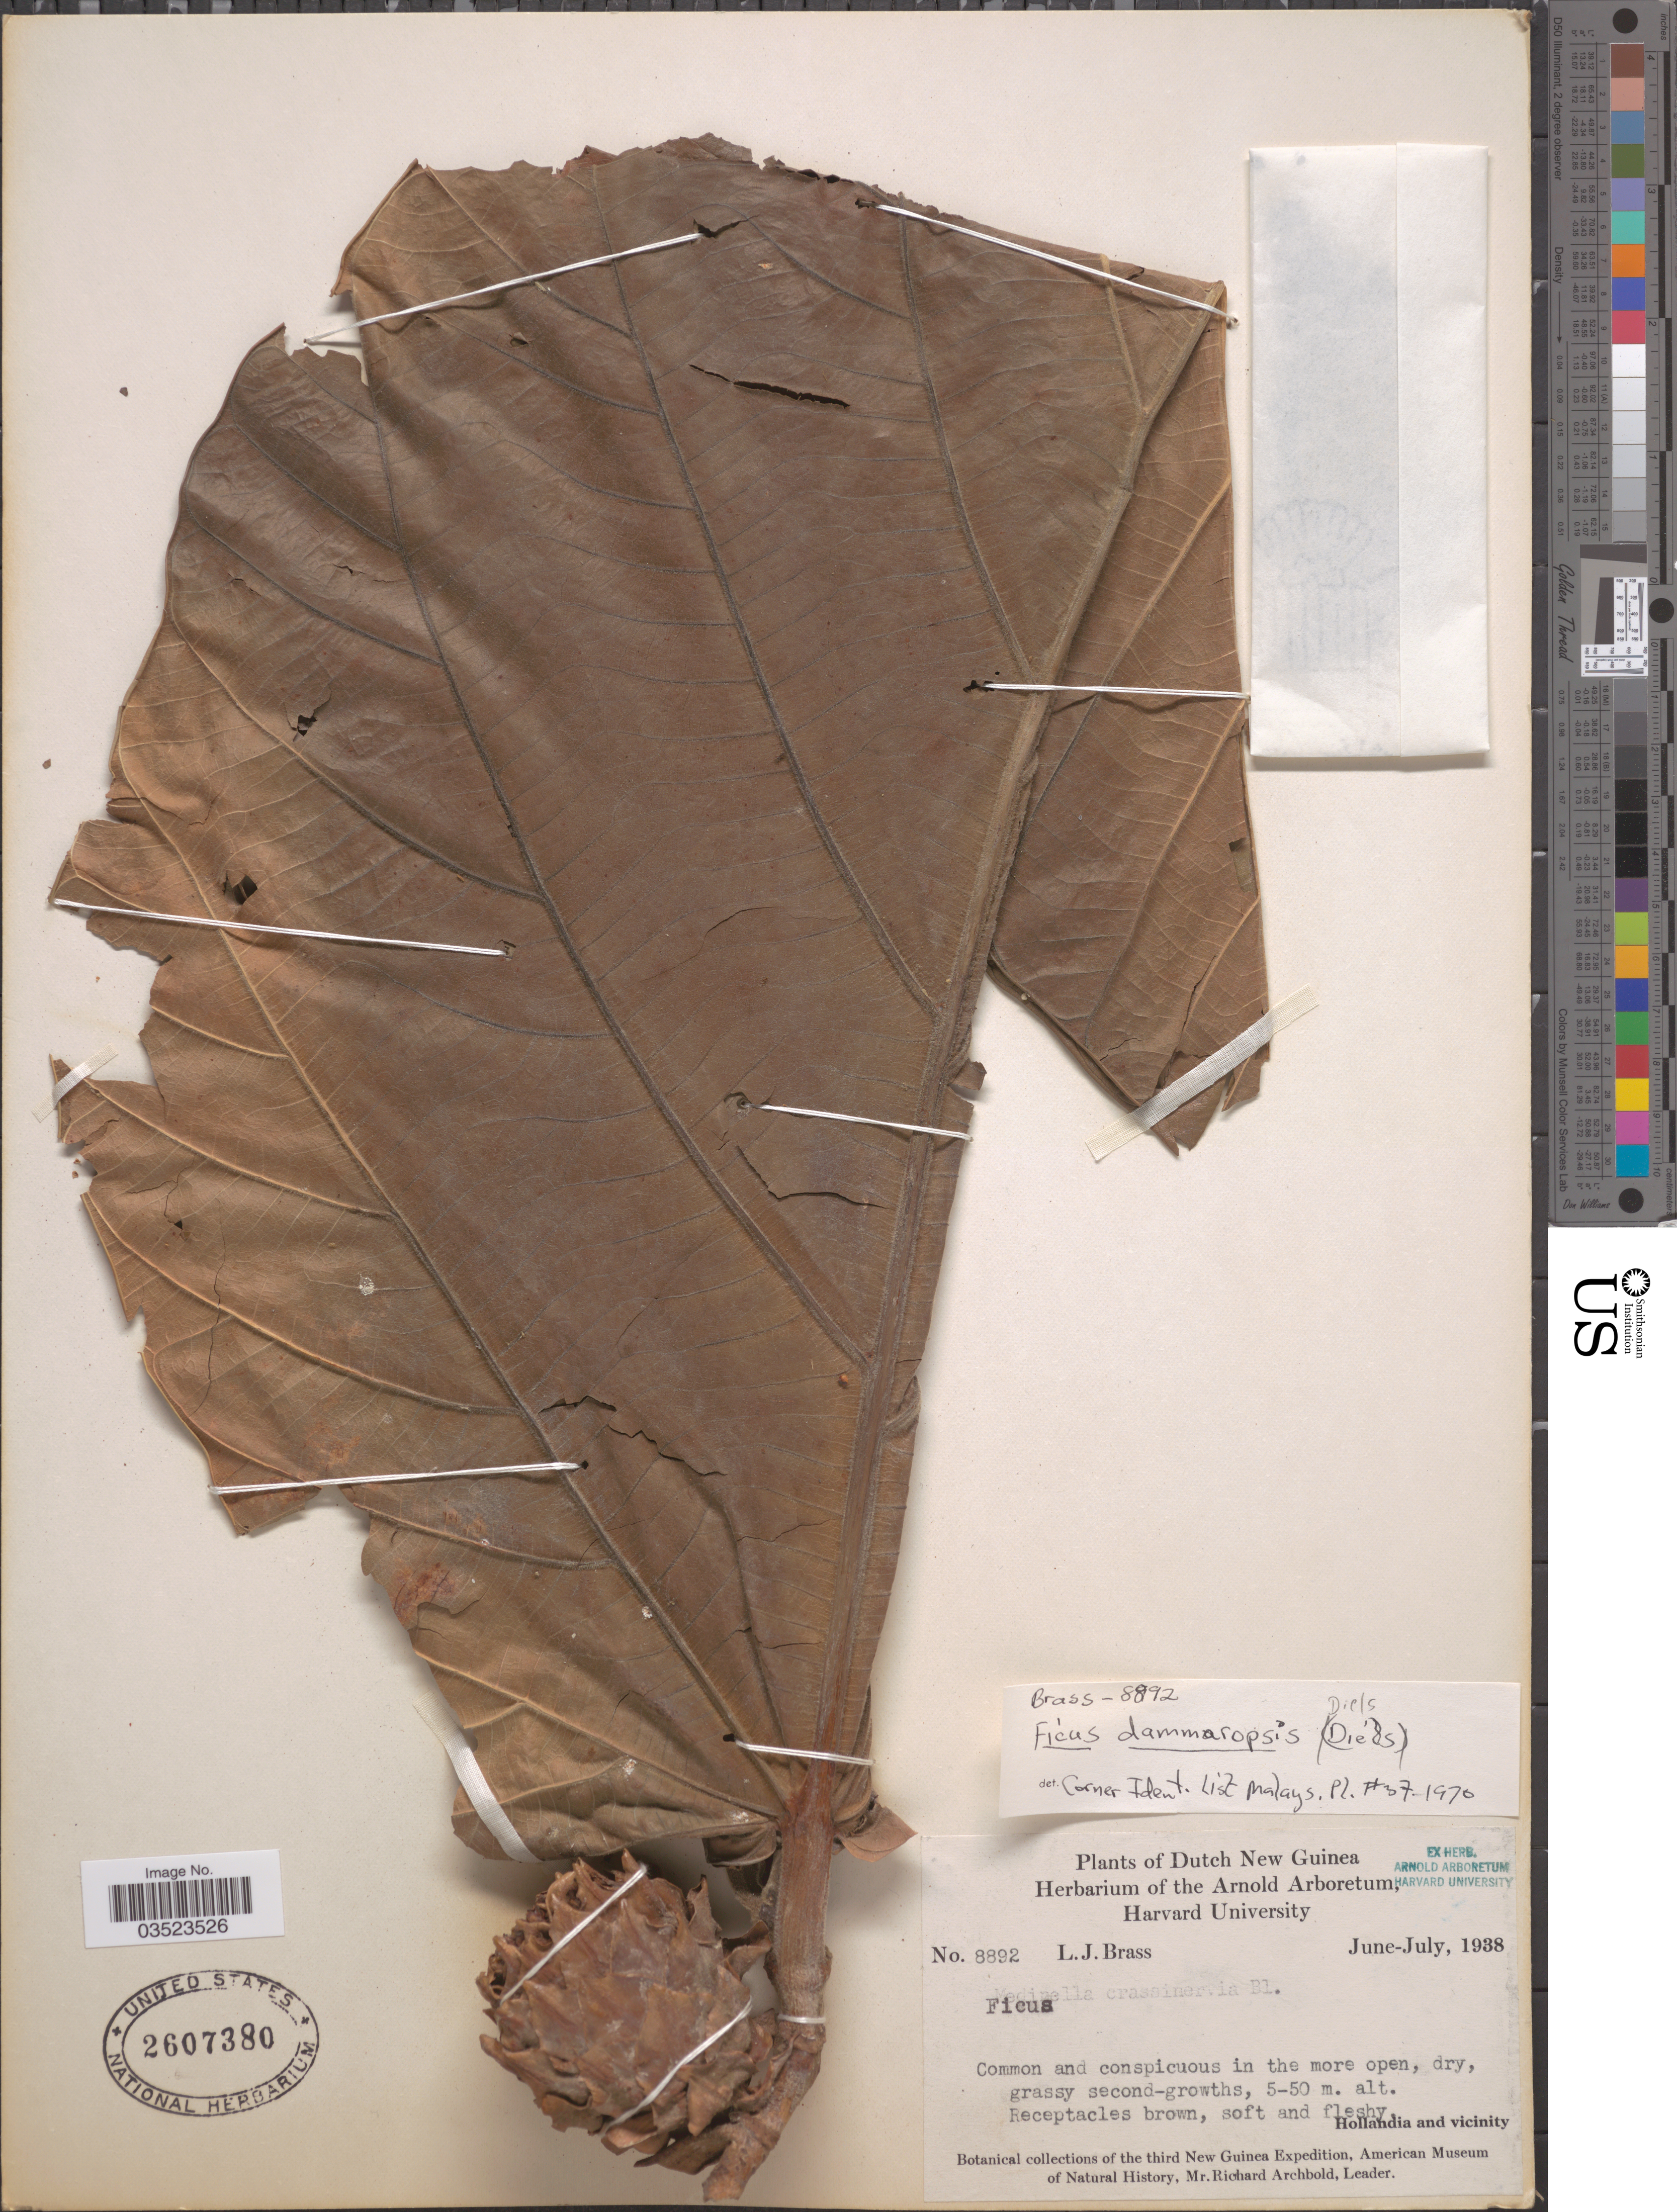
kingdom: Plantae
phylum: Tracheophyta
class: Magnoliopsida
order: Rosales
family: Moraceae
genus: Ficus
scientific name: Ficus dammaropsis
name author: Diels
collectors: L. J. Brass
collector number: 8892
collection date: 1938-06/1938-07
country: Indonesia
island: New Guinea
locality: Dutch New Guinea. Hollandia and vicinity.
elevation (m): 5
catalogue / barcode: US 2607380